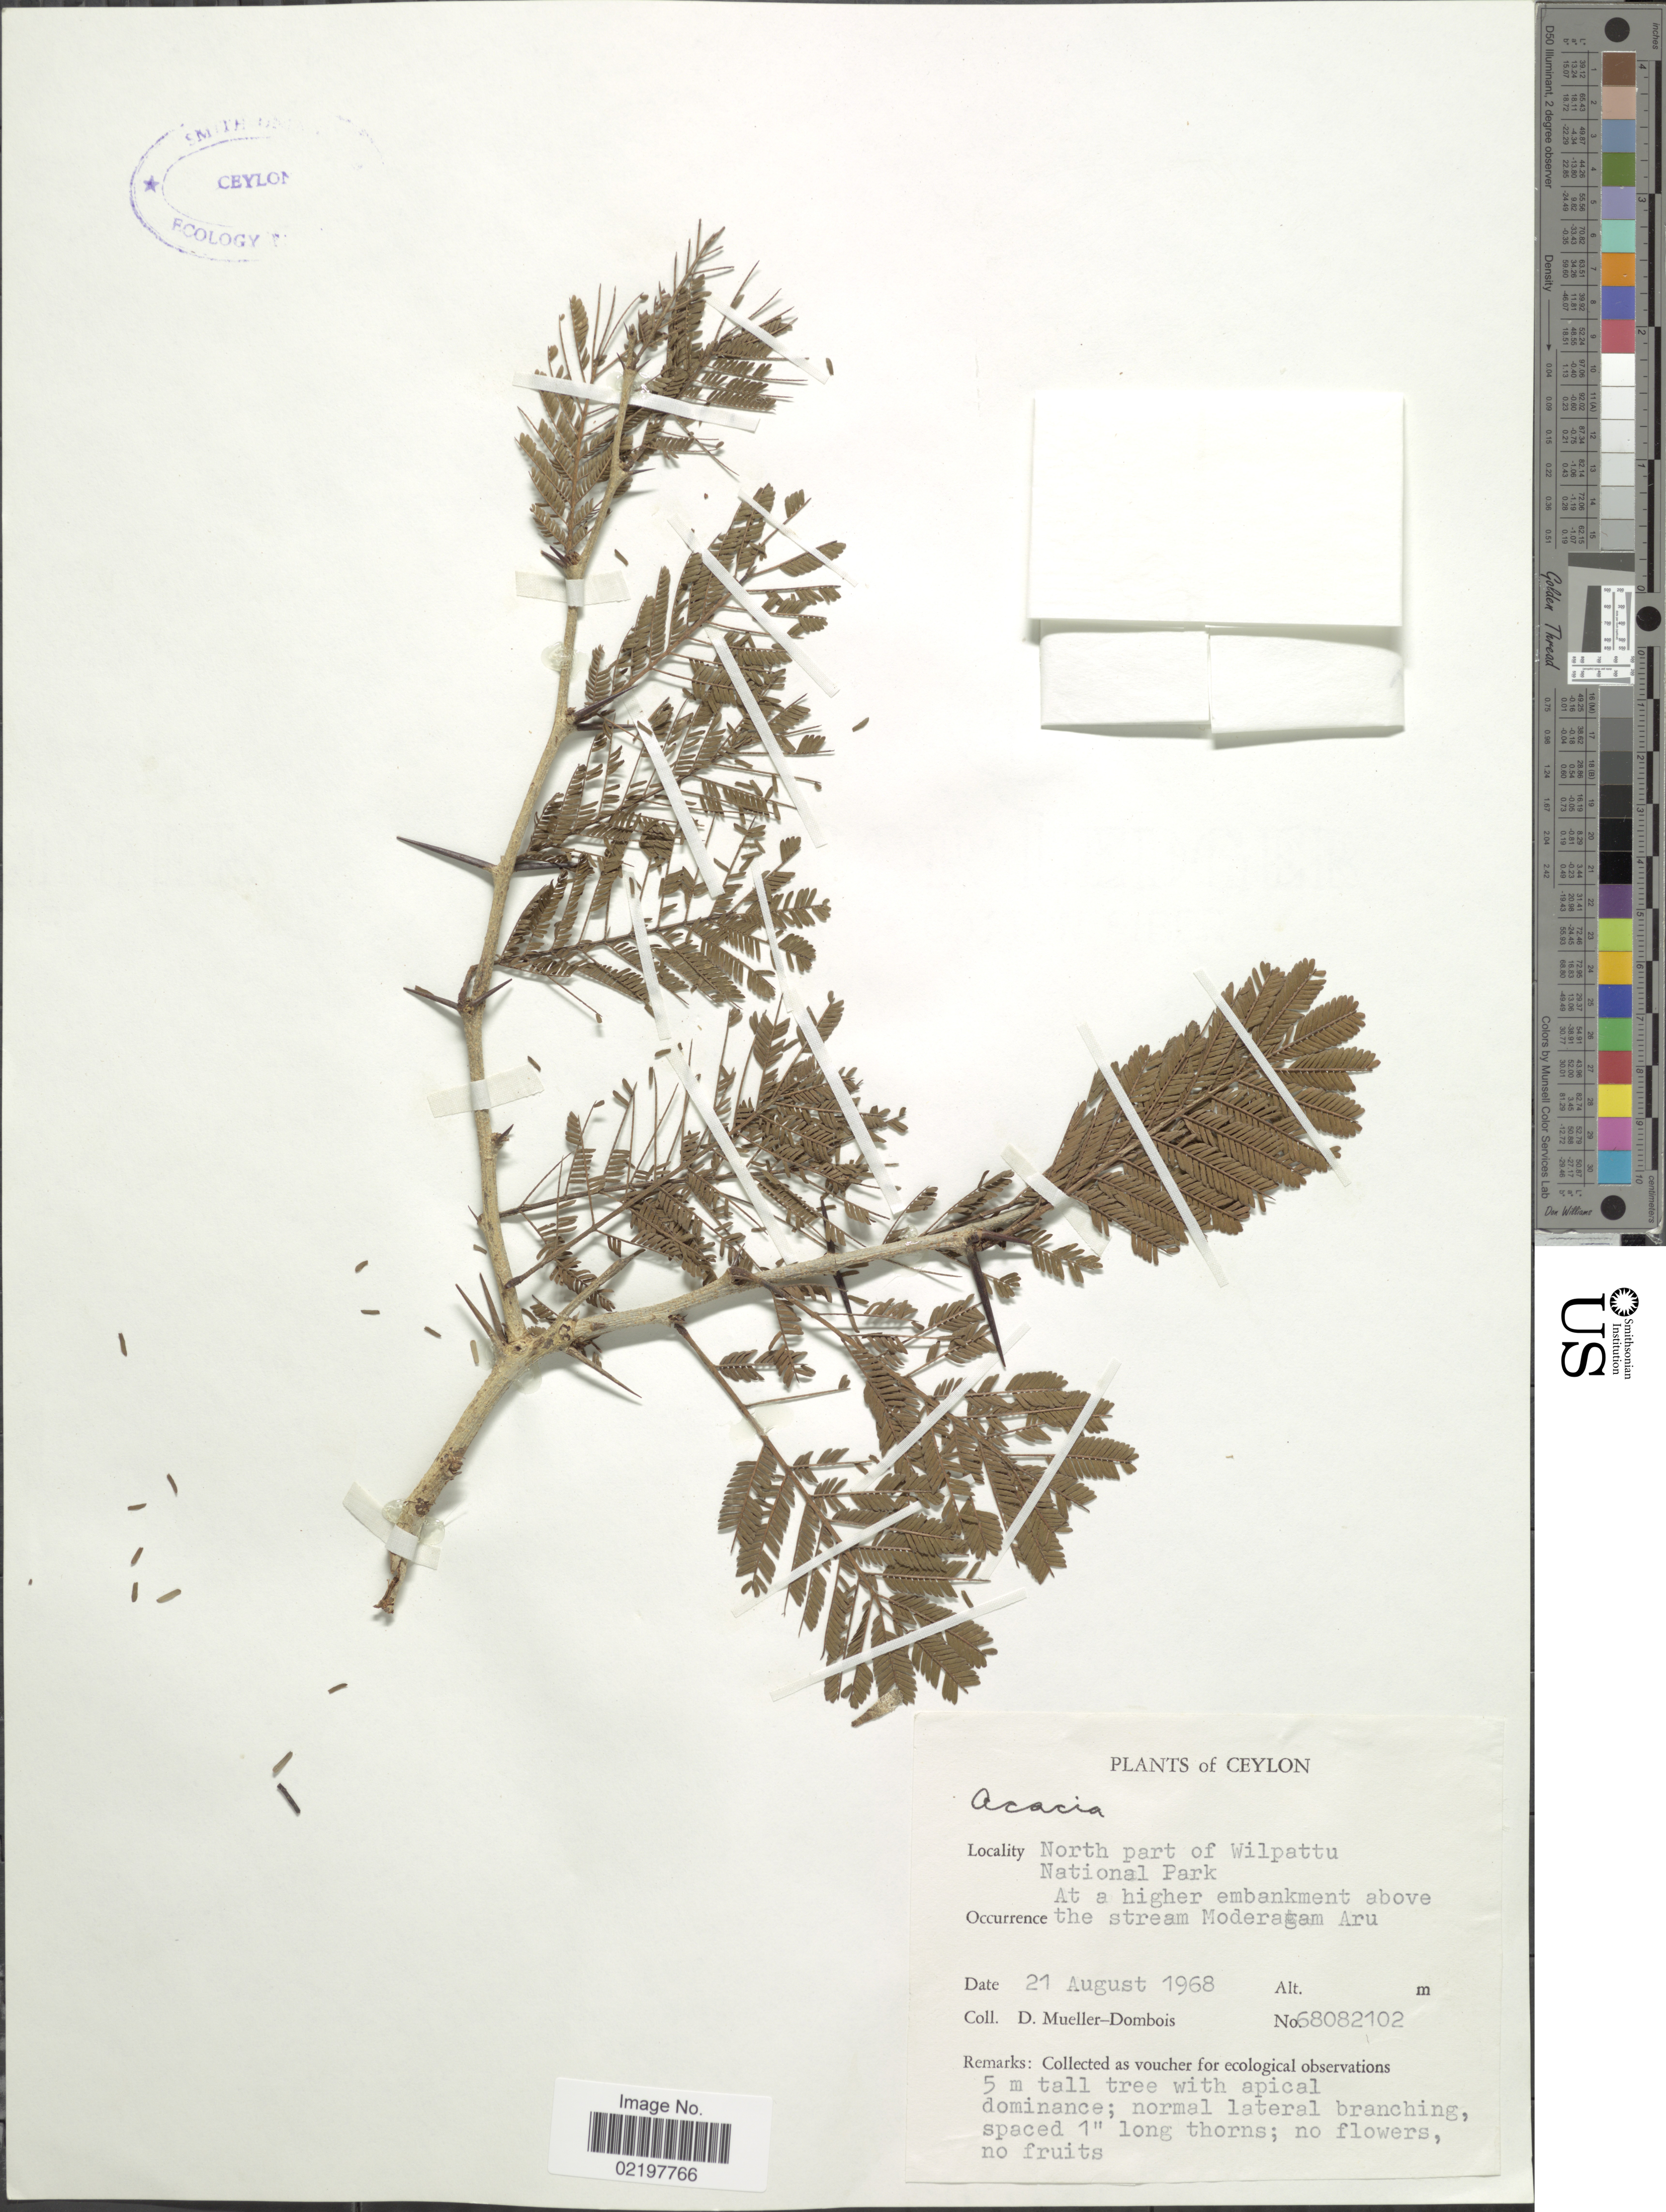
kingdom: Plantae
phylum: Tracheophyta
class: Magnoliopsida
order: Fabales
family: Fabaceae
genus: Vachellia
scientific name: Vachellia sp.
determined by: Strong, Mark T., (BOT), Smithsonian Institution - National Museum of Natural History (UNITED STATES)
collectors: D. Mueller-Dombois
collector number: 68082102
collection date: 1968-08-21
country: Sri Lanka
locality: Ceylon, North part of Wilpattu, National Park, At a higher embankment above the stream Moderagam Aru